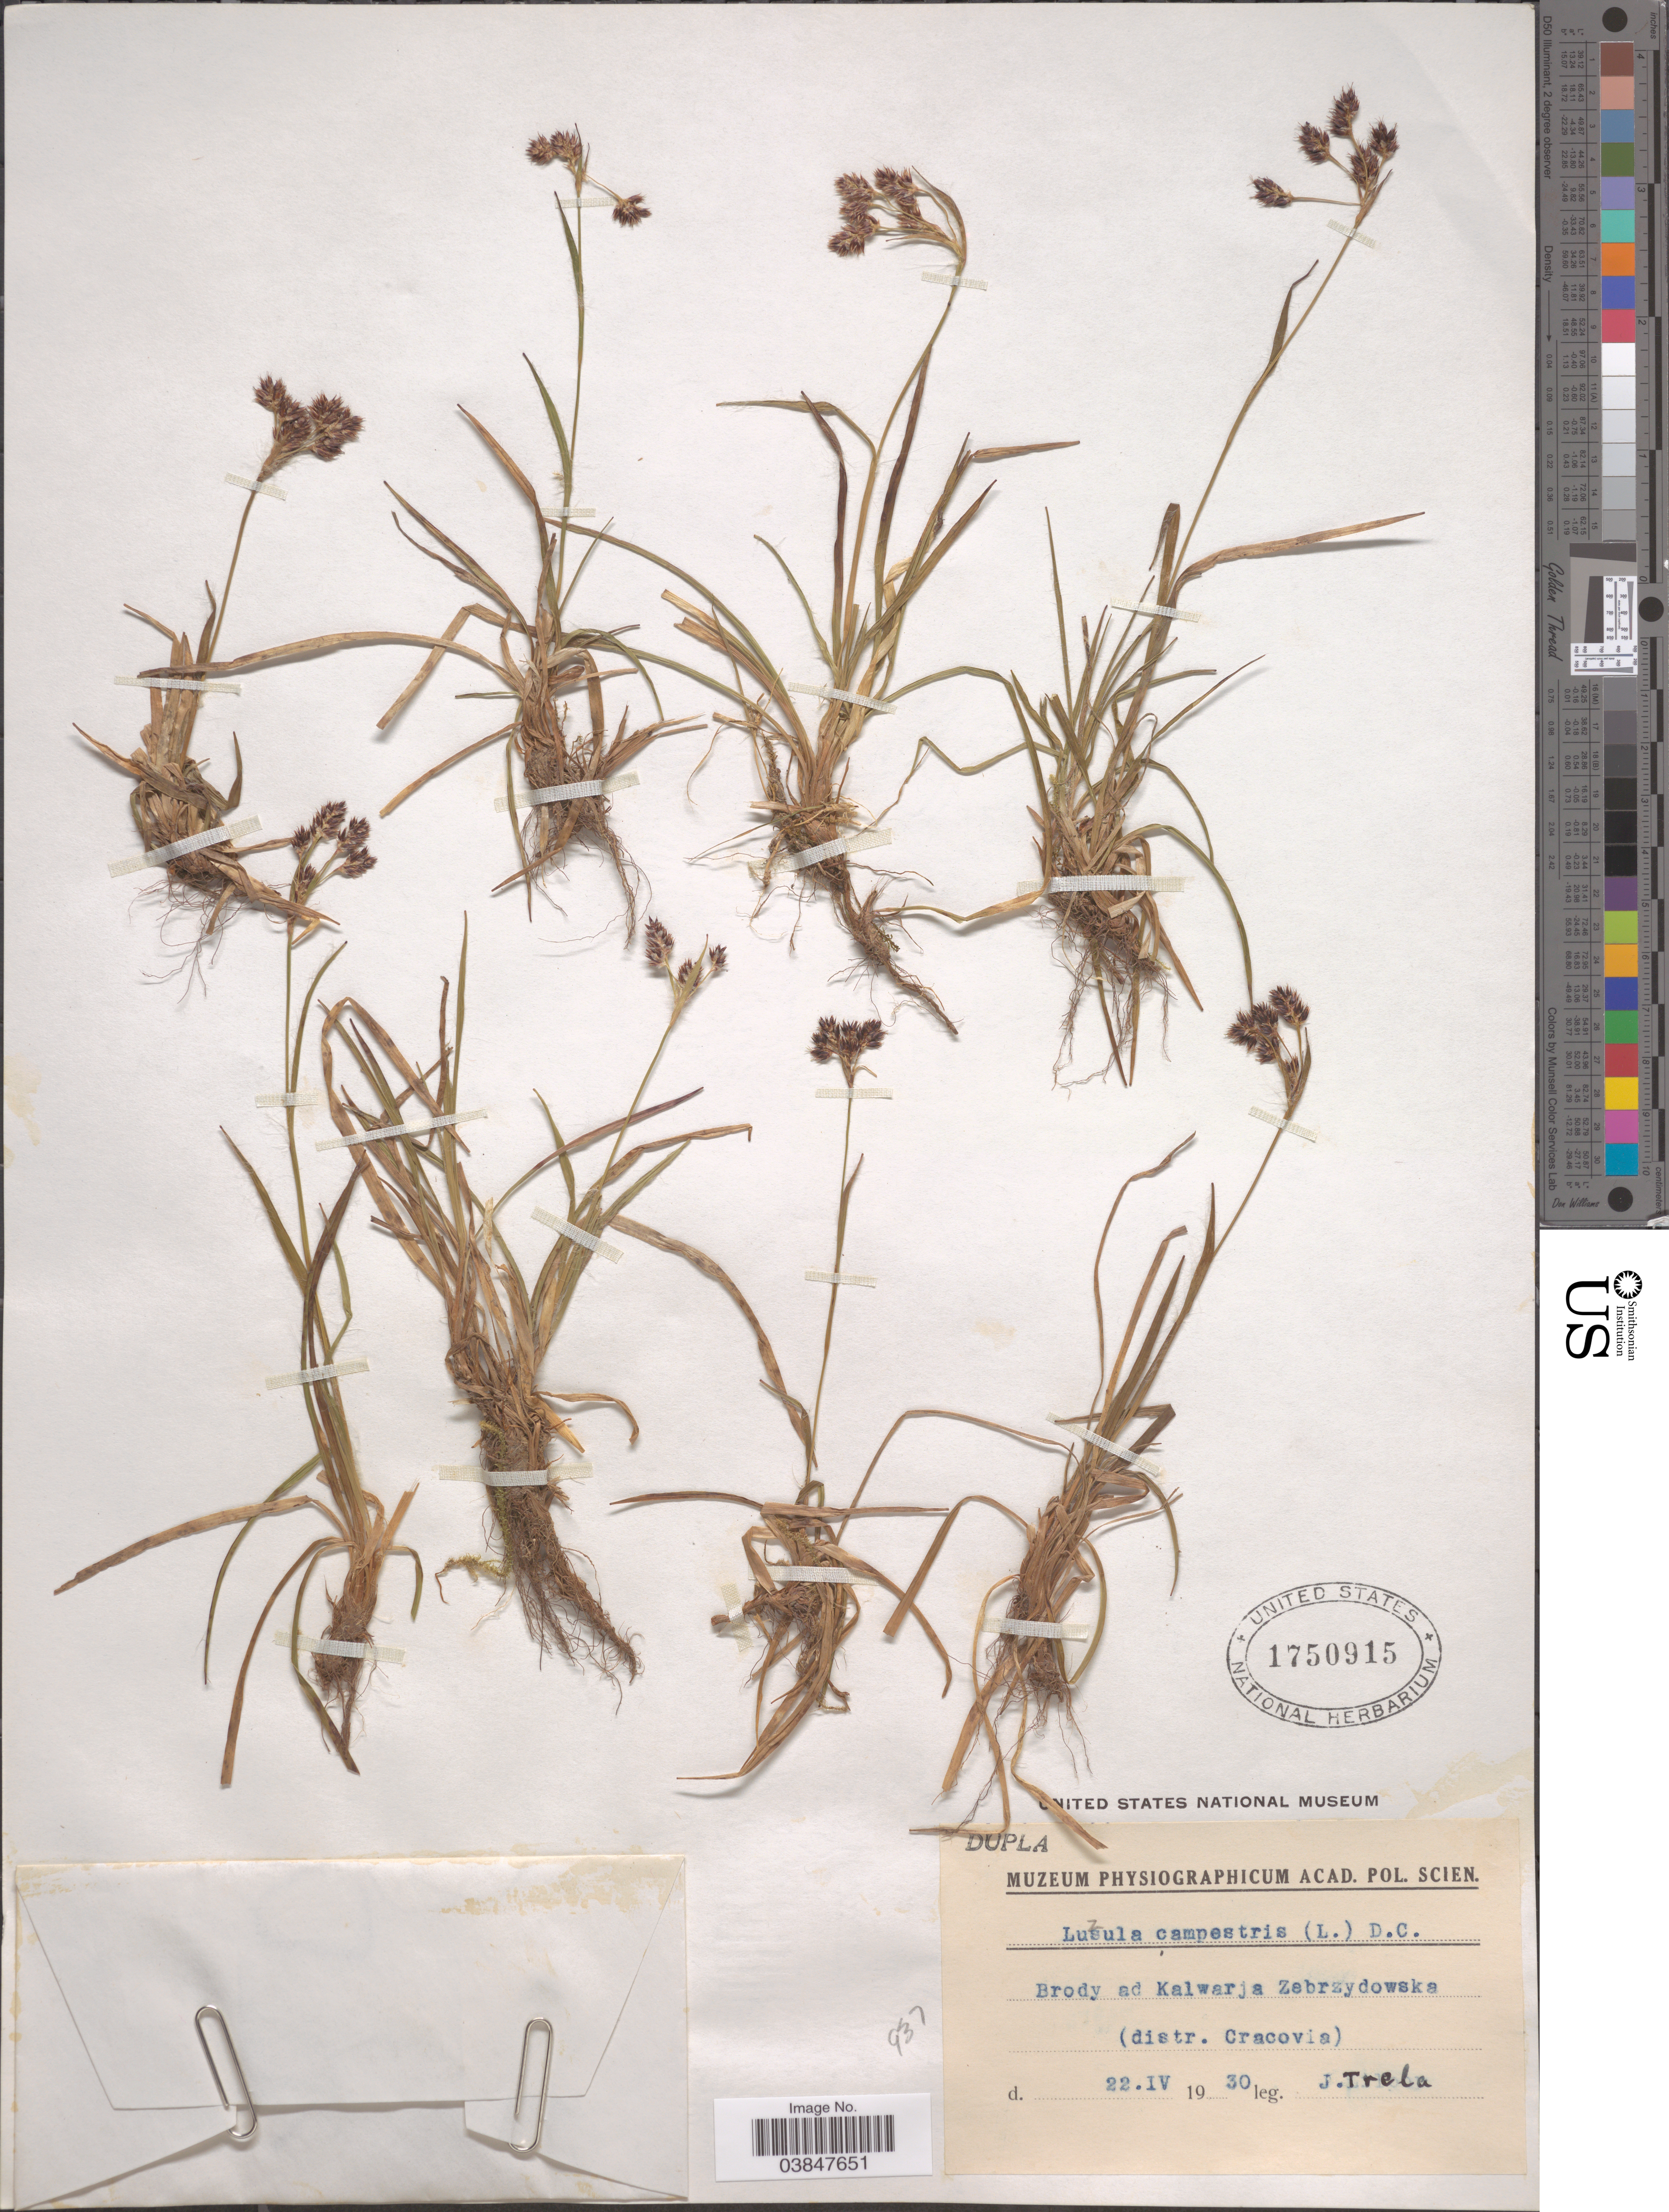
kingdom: Plantae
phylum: Tracheophyta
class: Liliopsida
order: Poales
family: Juncaceae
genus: Luzula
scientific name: Luzula campestris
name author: (L.) DC.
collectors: J. Trela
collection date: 1930-04-22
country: Poland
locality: Brody ad Kalwarja Zebrzydowska (distr. Cracovia).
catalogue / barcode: US 1750915